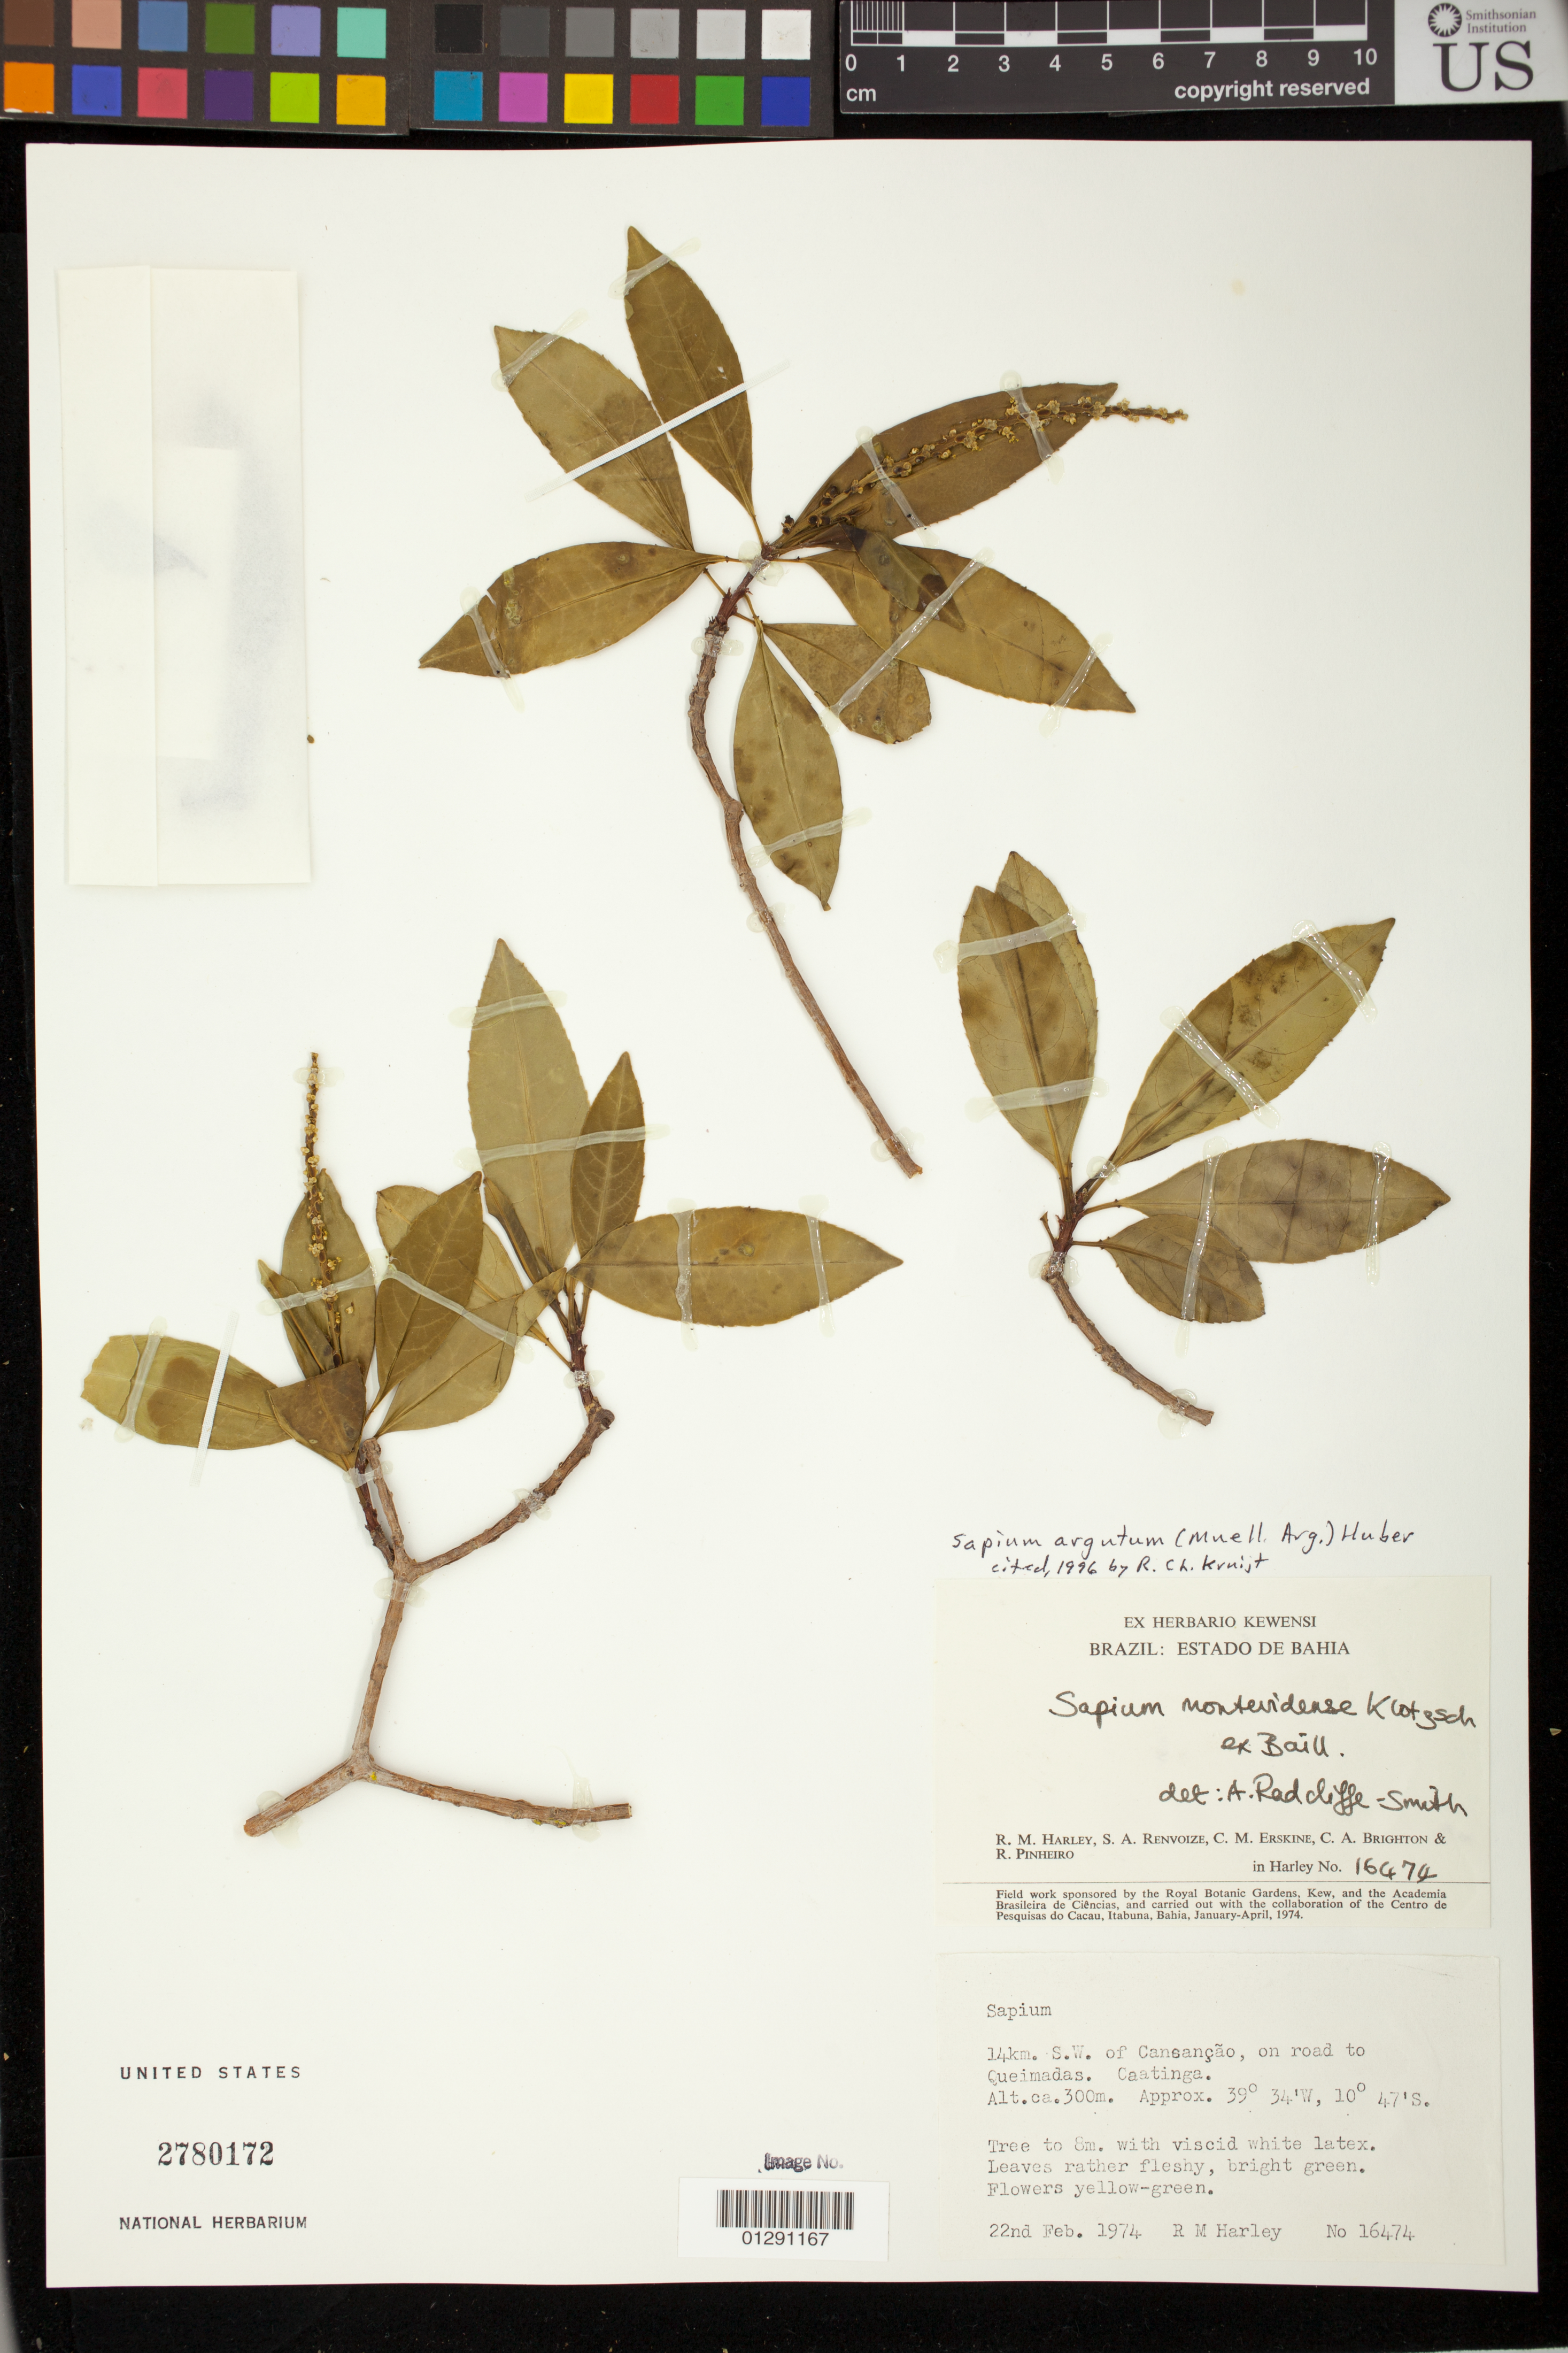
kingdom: Plantae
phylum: Tracheophyta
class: Magnoliopsida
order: Malpighiales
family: Euphorbiaceae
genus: Sapium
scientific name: Sapium argutum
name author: (Müll. Arg.) Huber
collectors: R. M. Harley, S. A. Renvoize, C. Erskine, C. Brighton & R. Pinheiro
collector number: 16474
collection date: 1974-02-22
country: Brazil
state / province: Bahia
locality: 14 km. S.W. of Cansancao, on road to Queimadas. Caatinga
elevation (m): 300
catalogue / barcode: US 2780172